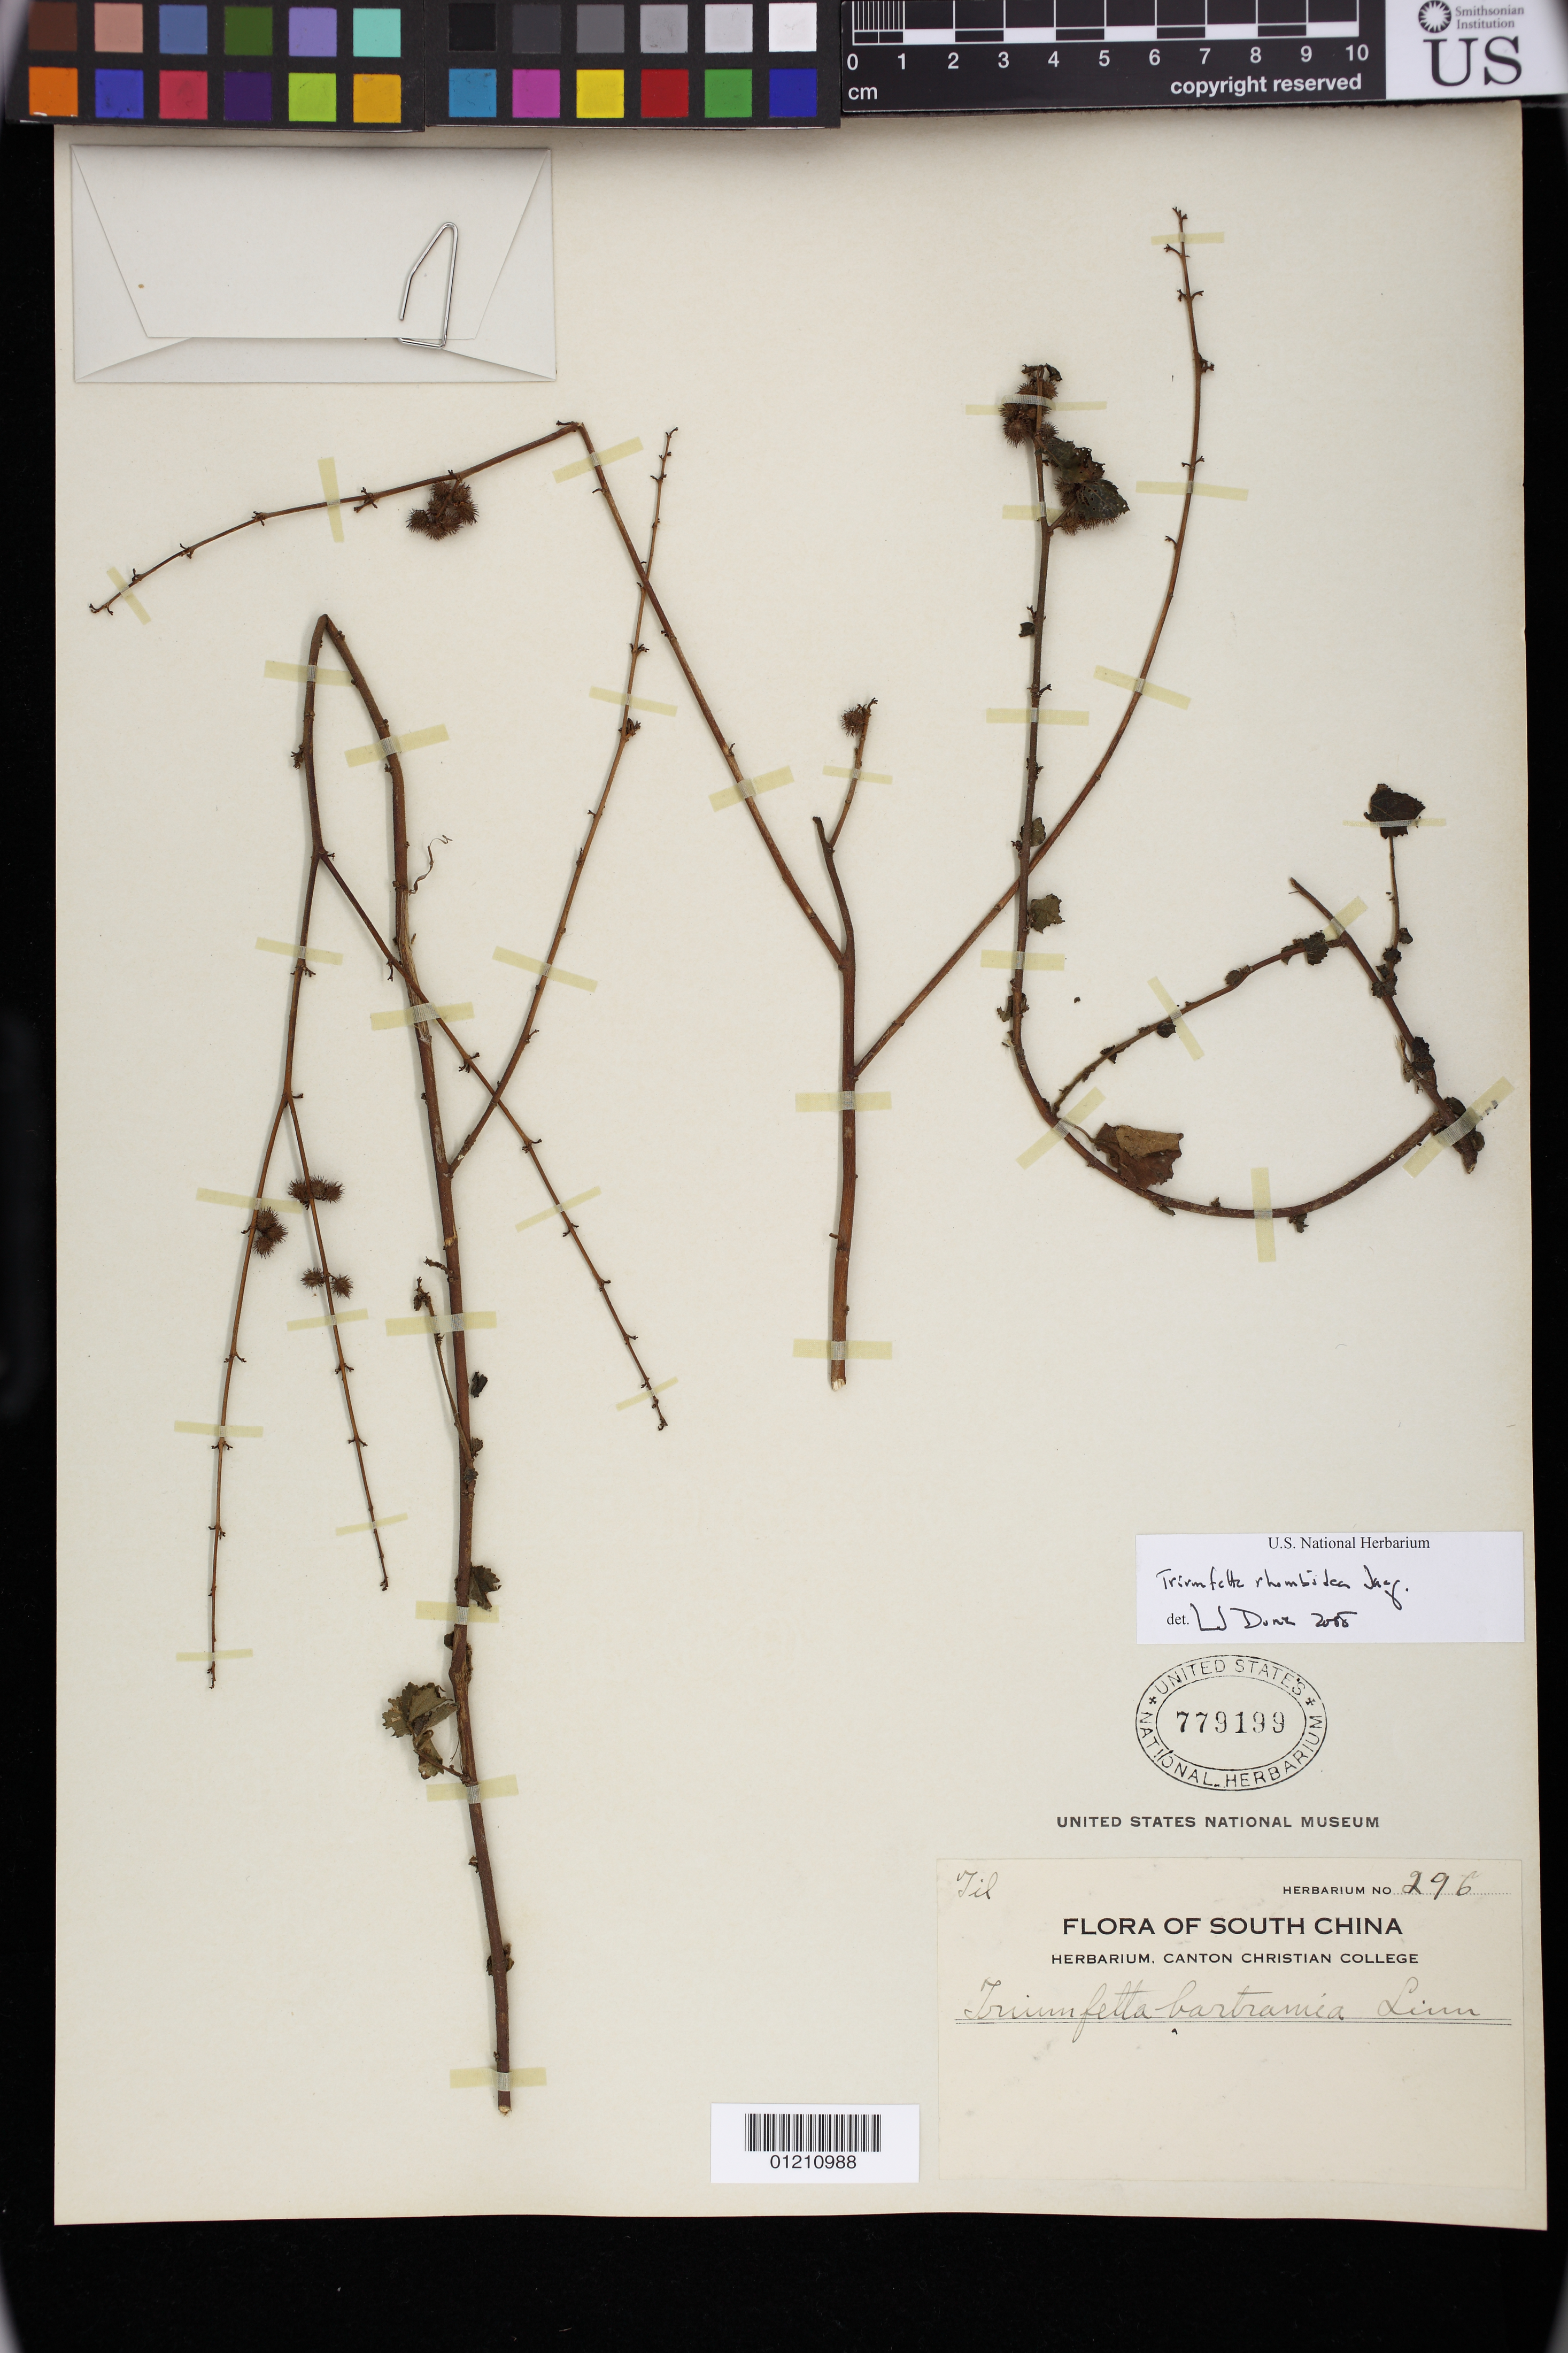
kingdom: Plantae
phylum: Tracheophyta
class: Magnoliopsida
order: Malvales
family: Malvaceae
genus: Triumfetta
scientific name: Triumfetta rhomboidea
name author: Jacq.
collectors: ex herb. Canton Christian College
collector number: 296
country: China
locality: South China.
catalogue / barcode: US 779199